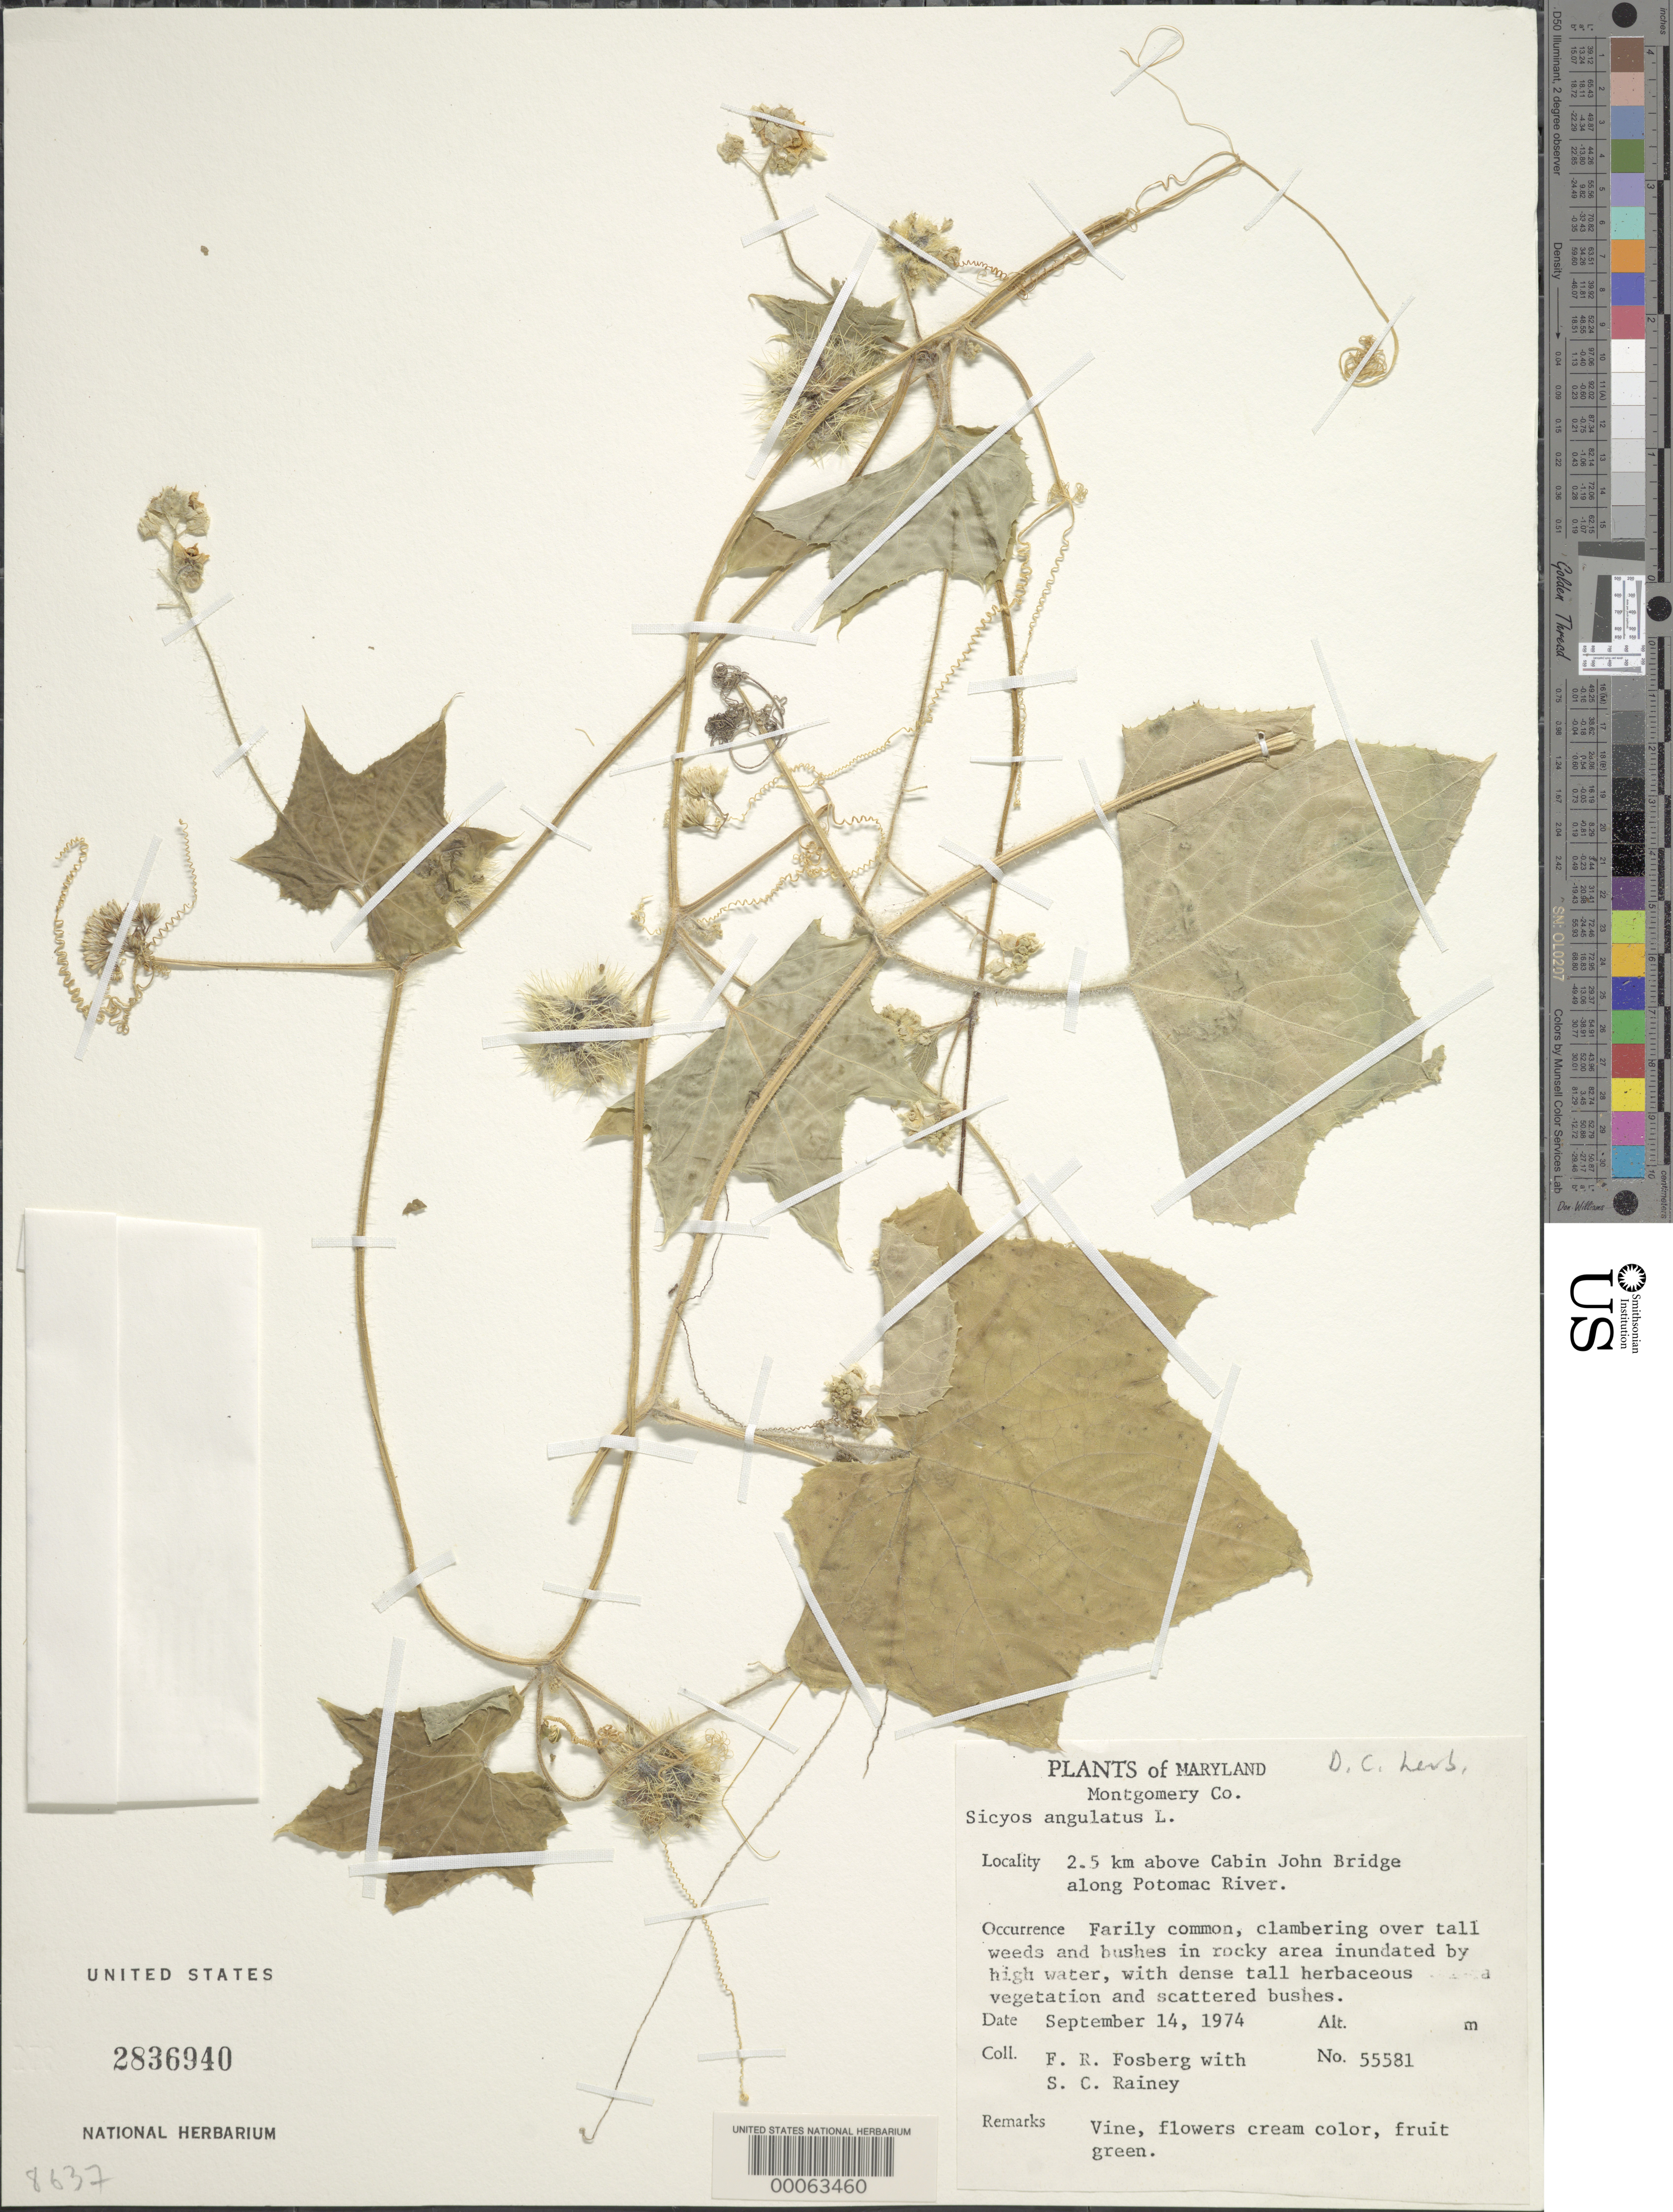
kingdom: Plantae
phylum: Tracheophyta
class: Magnoliopsida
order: Cucurbitales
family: Cucurbitaceae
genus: Sicyos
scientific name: Sicyos angulatus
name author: L.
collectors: F. R. Fosberg & S. C. Rainey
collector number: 55581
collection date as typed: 14 Sep 1974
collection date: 1974-09-14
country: United States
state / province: Maryland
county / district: Montgomery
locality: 2.5 Km above Cabin John Bridge along Potomac River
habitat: On tall weeds and bushes in rocky area inundated by high water..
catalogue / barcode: US 2836940